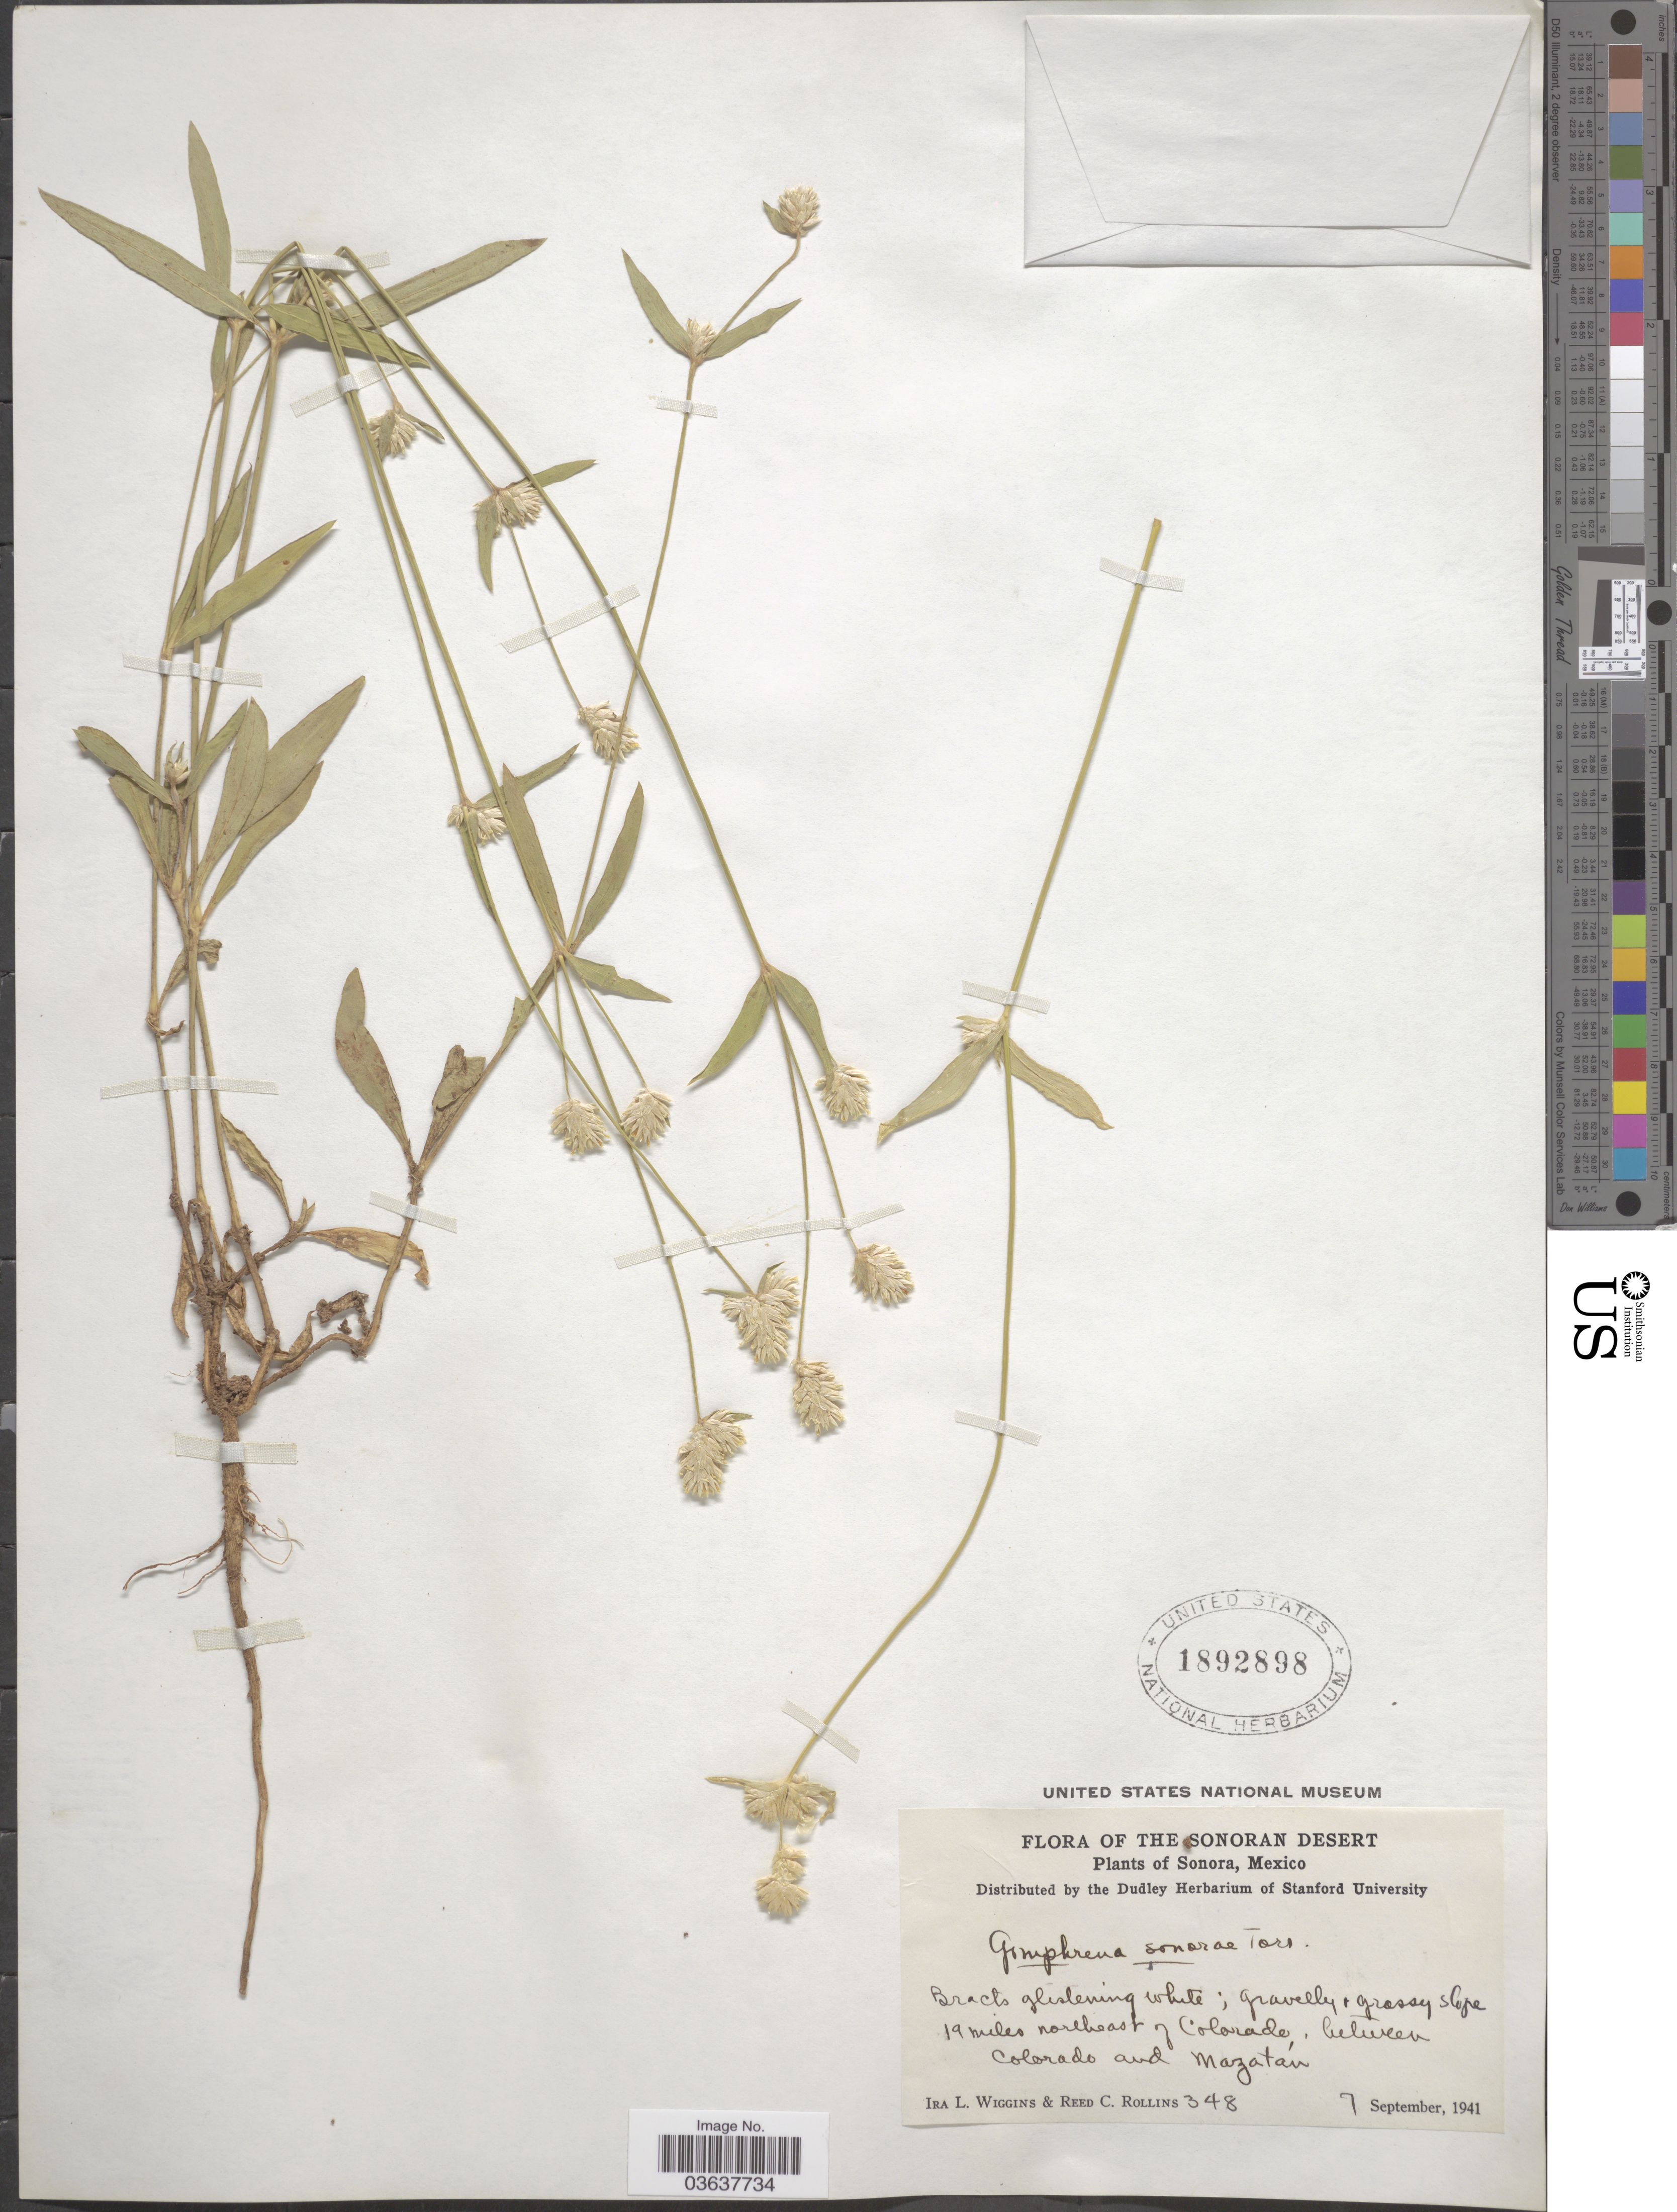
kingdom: Plantae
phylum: Tracheophyta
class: Magnoliopsida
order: Caryophyllales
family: Amaranthaceae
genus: Gomphrena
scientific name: Gomphrena sonorae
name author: Torr. in Emory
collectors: I. L. Wiggins & R. C. Rollins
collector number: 348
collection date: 1941-09-07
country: Mexico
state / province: Sonora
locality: The Sonoran Desert. Gravelly, grassy slope 19 miles northeast of Colorado, between Colorado and Mazatán.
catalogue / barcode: US 1892898